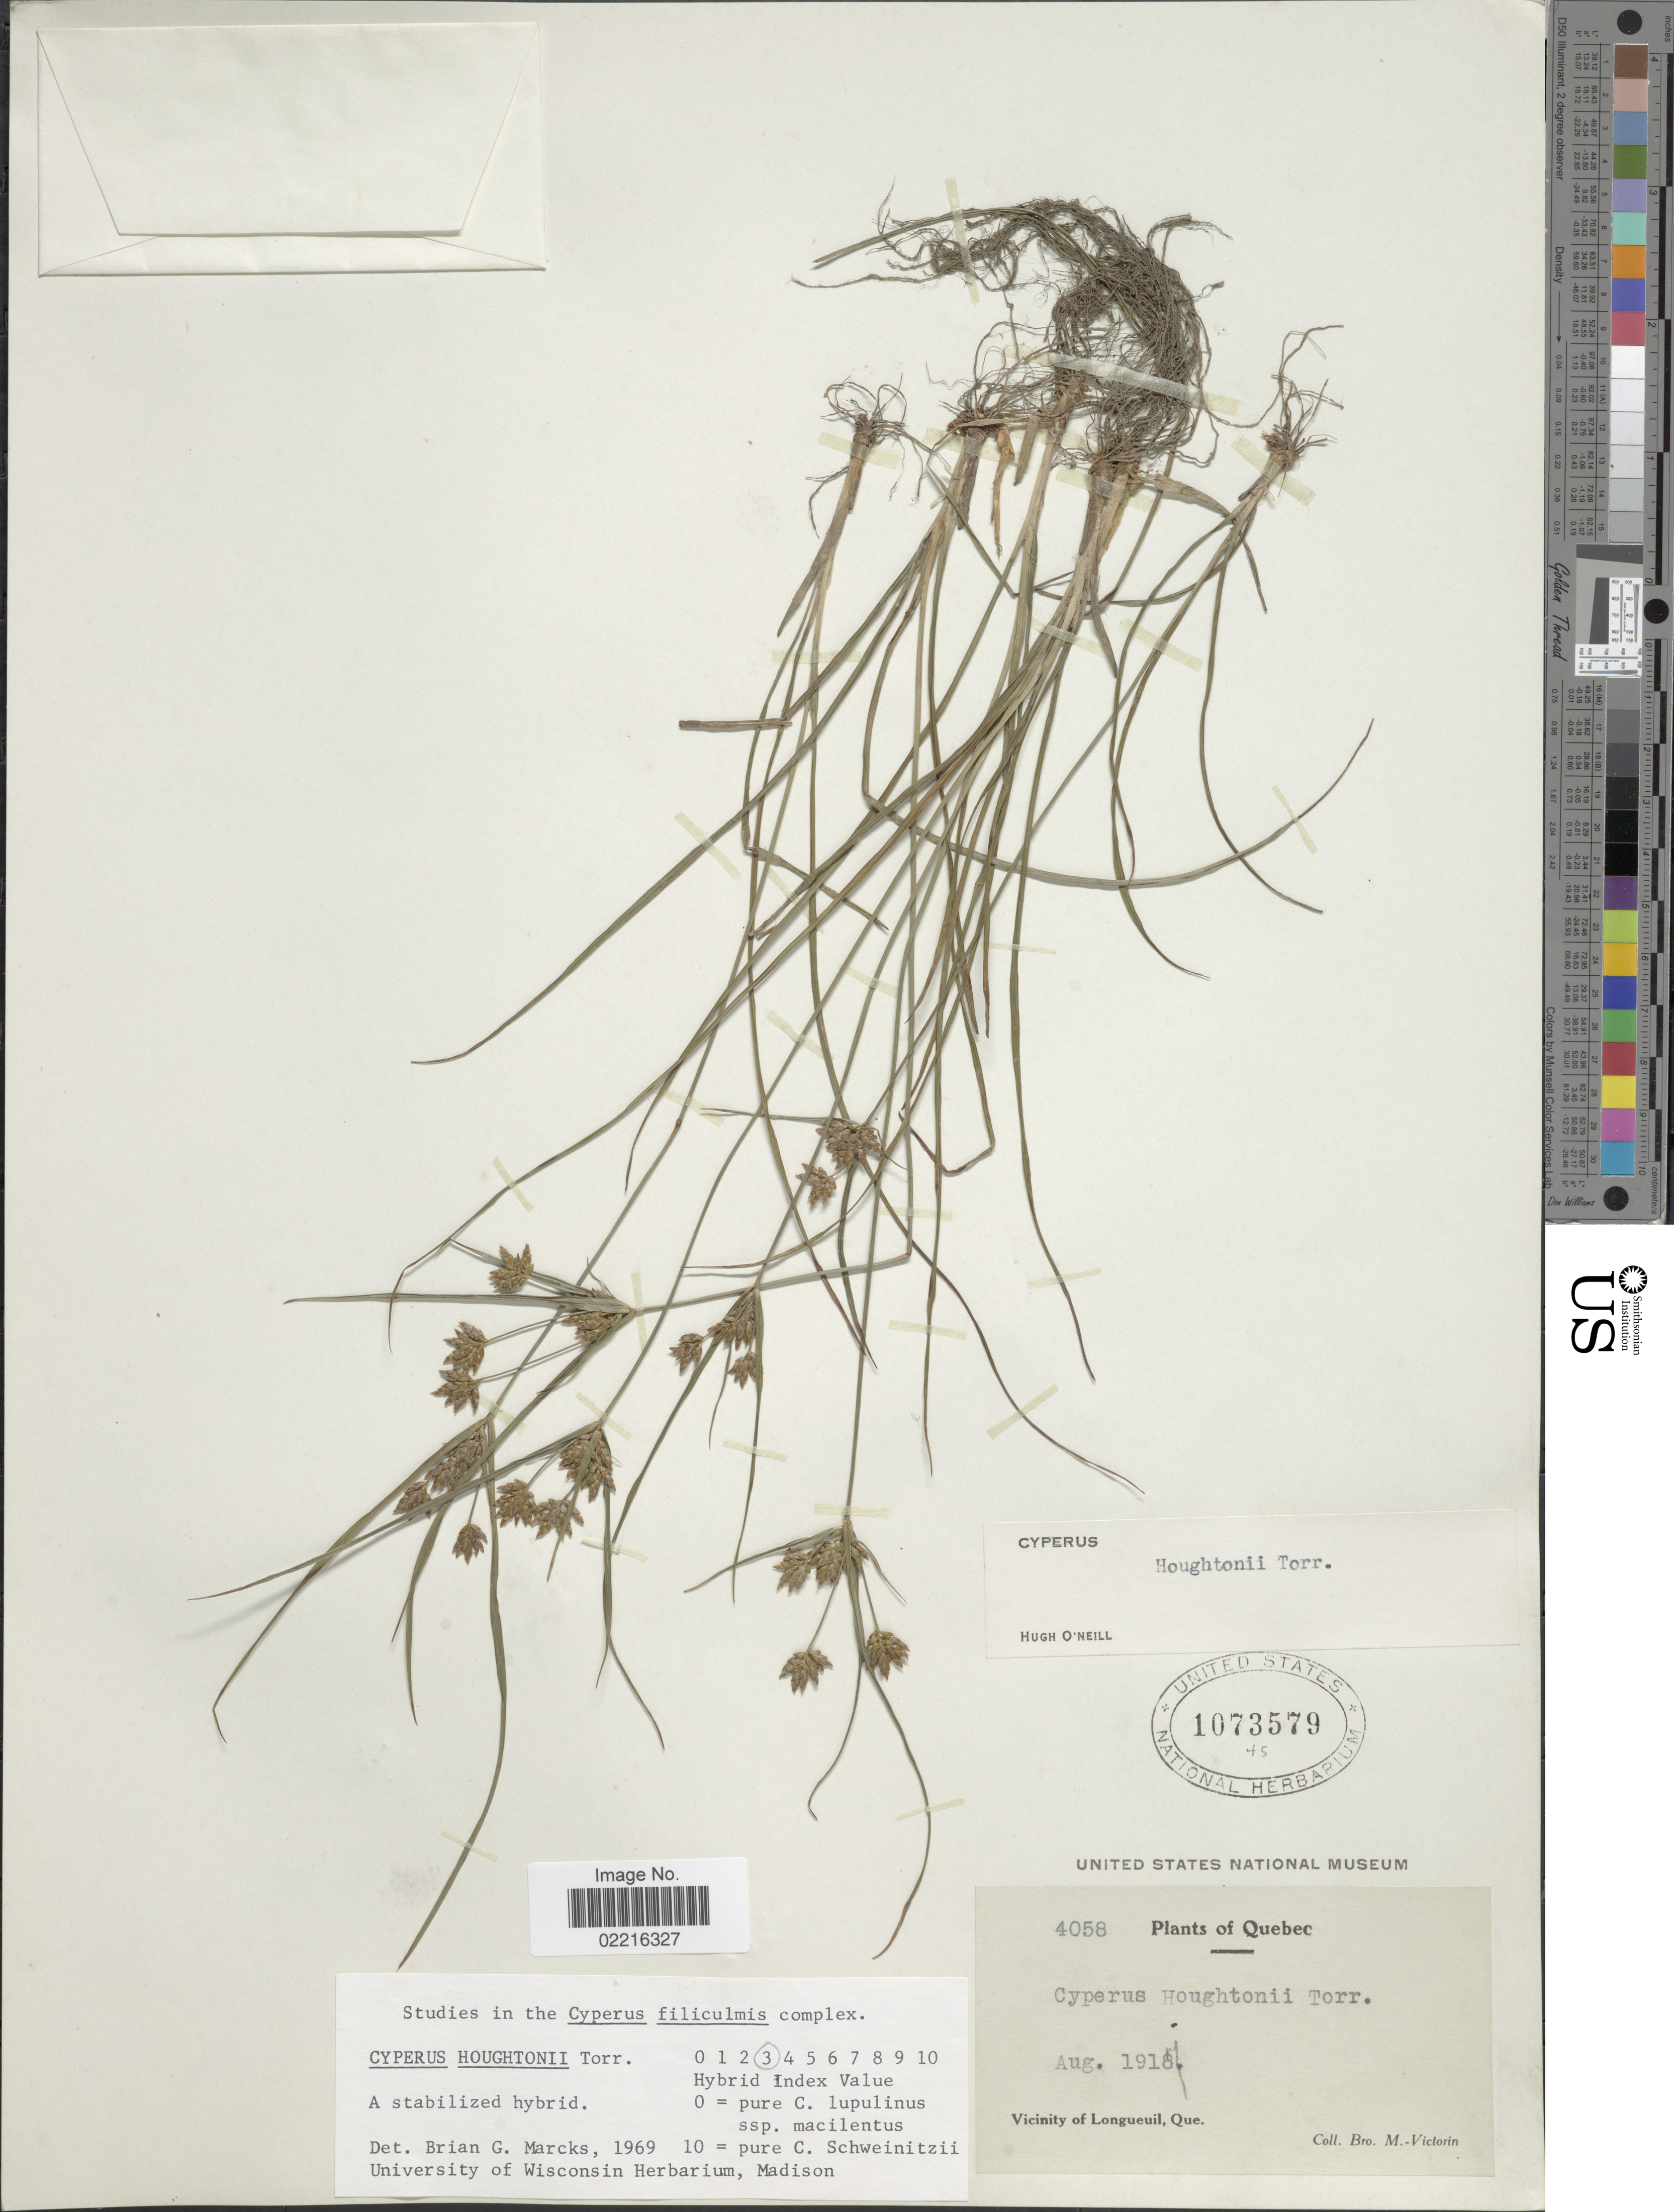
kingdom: Plantae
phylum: Tracheophyta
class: Liliopsida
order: Poales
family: Cyperaceae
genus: Cyperus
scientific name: Cyperus houghtonii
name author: Torr.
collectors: Fr. Marie-Victorin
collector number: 4058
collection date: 1918-08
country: Canada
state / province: Quebec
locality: Vicinity of Longueuil, Que.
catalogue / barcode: US 1073579